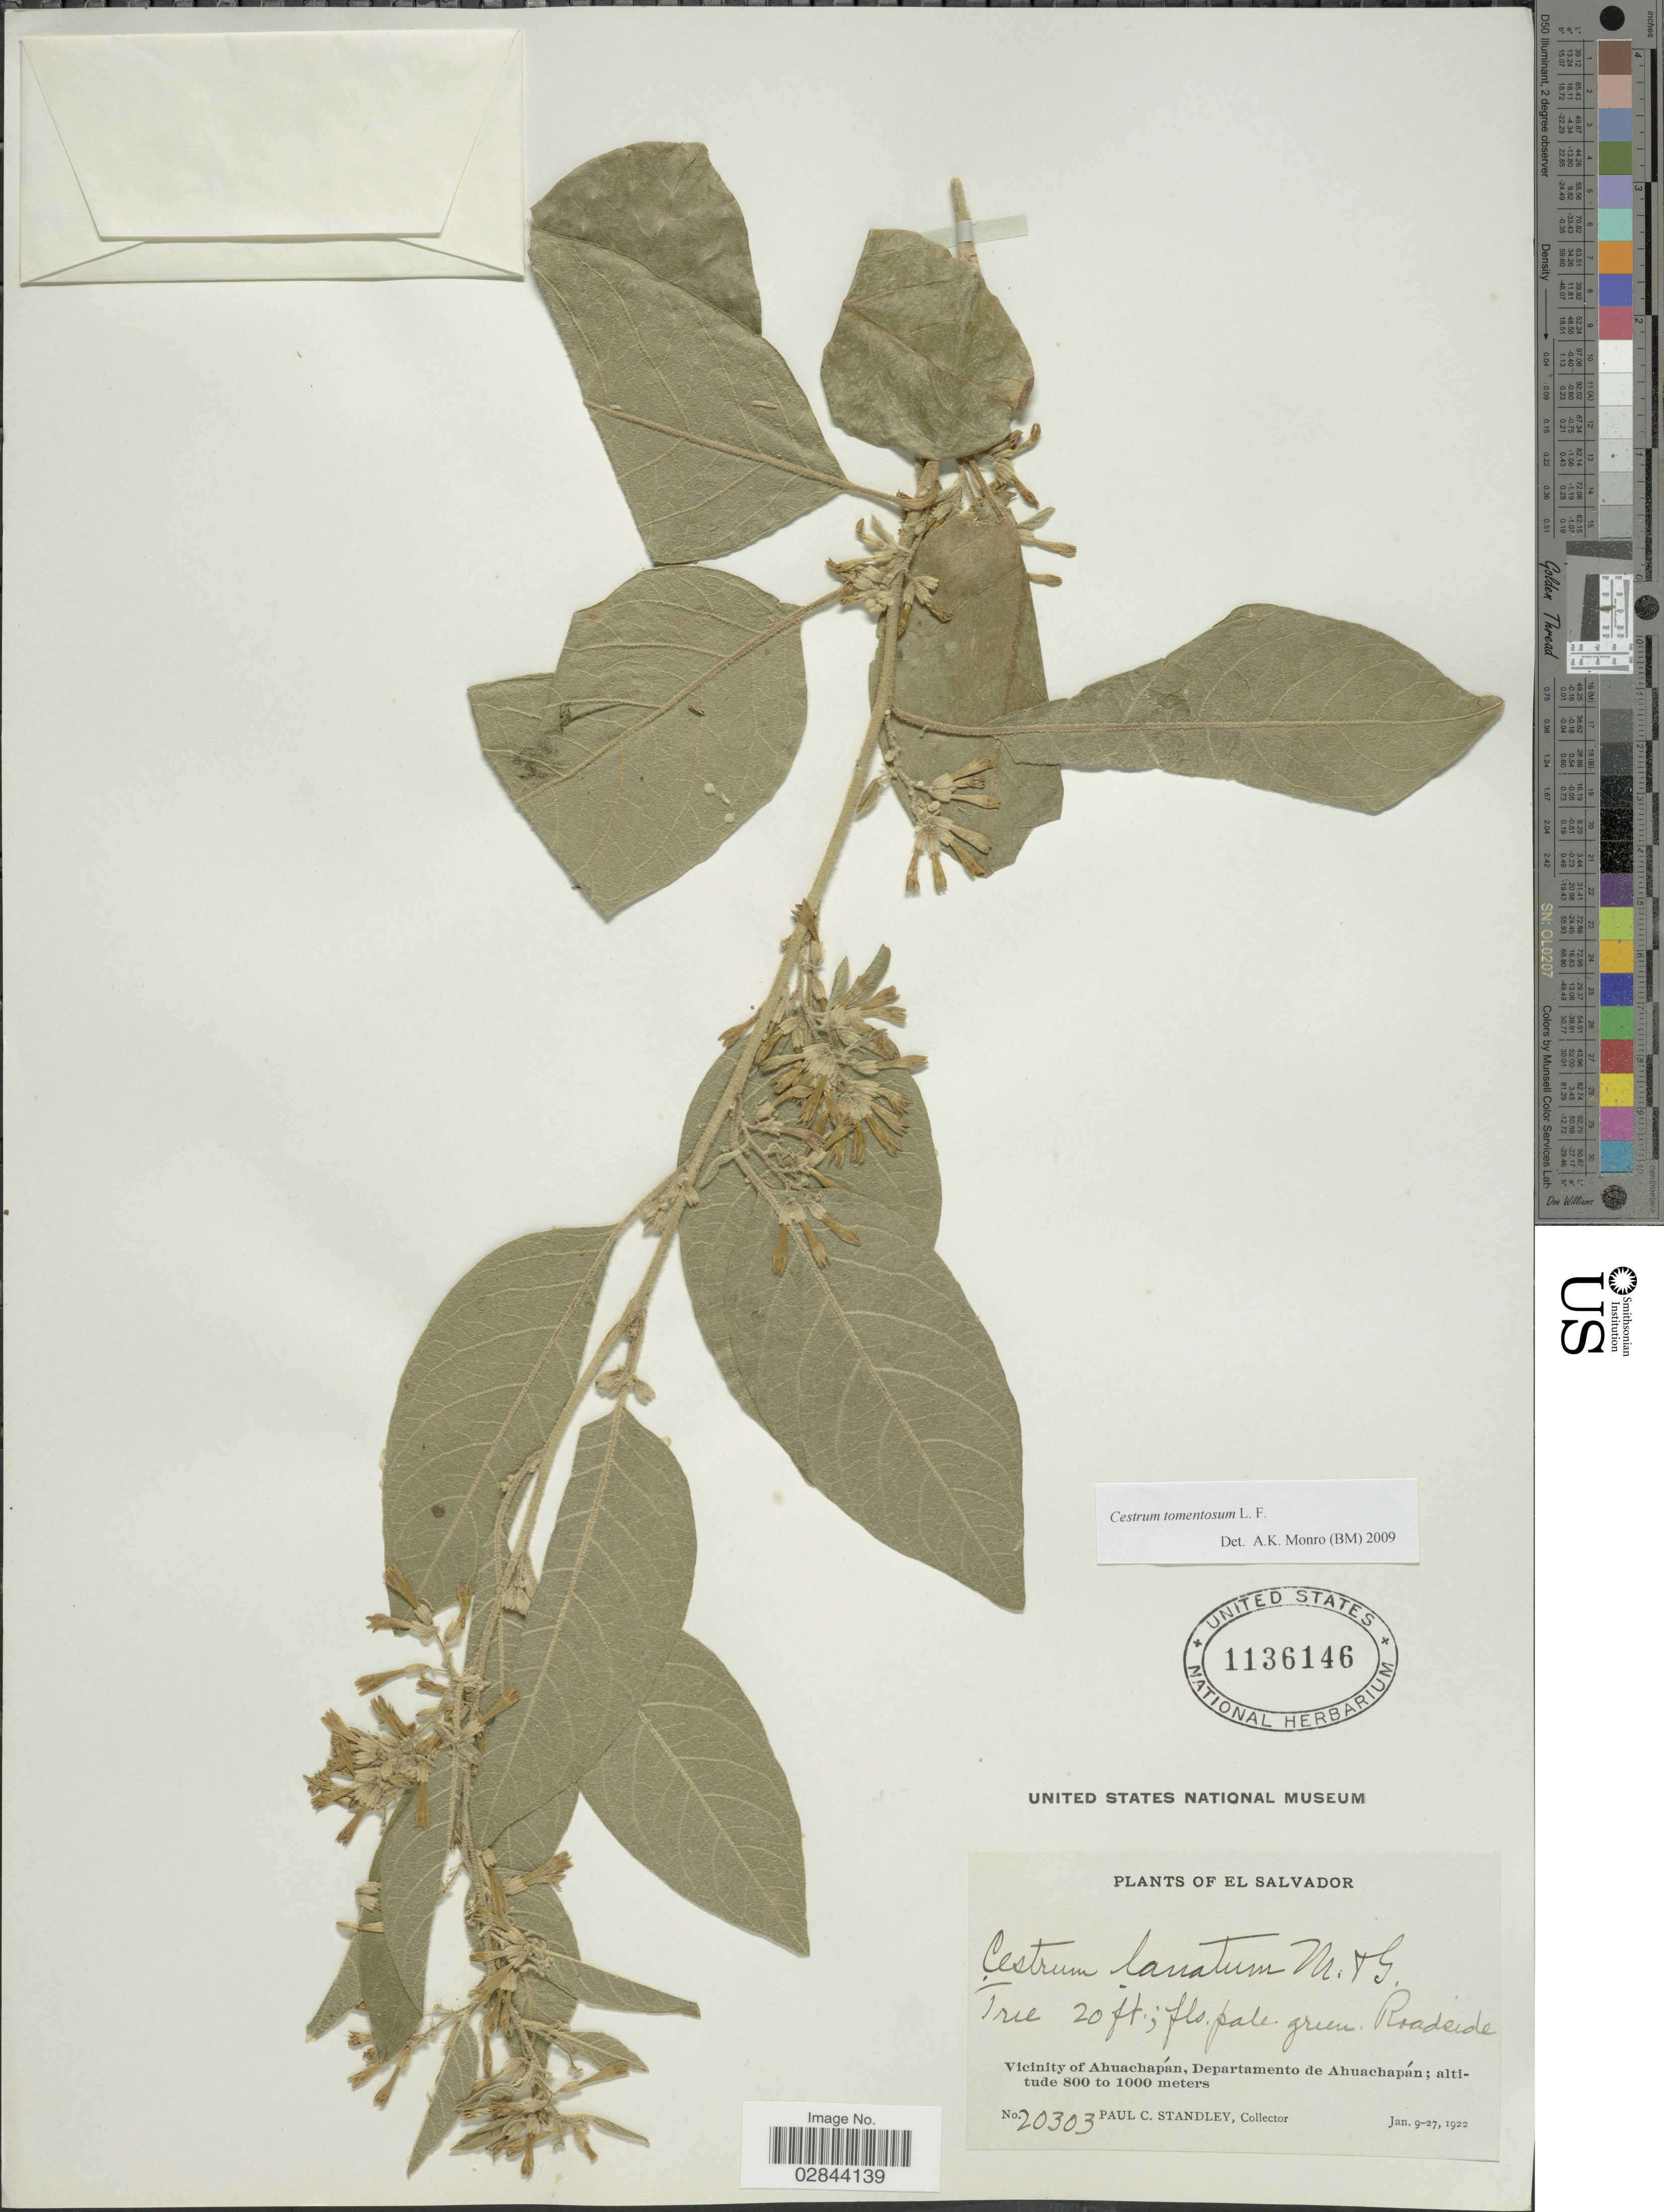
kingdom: Plantae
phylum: Tracheophyta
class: Magnoliopsida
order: Solanales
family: Solanaceae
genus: Cestrum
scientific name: Cestrum lanatum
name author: M. Martens & Galeotti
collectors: P. C. Standley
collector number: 20303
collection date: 1922-01-09/1922-01-27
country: El Salvador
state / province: Ahuachapan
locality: Roadside, Vicinity of Ahuachapán, Departamento de Ahuachapán.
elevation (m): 800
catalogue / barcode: US 1136146